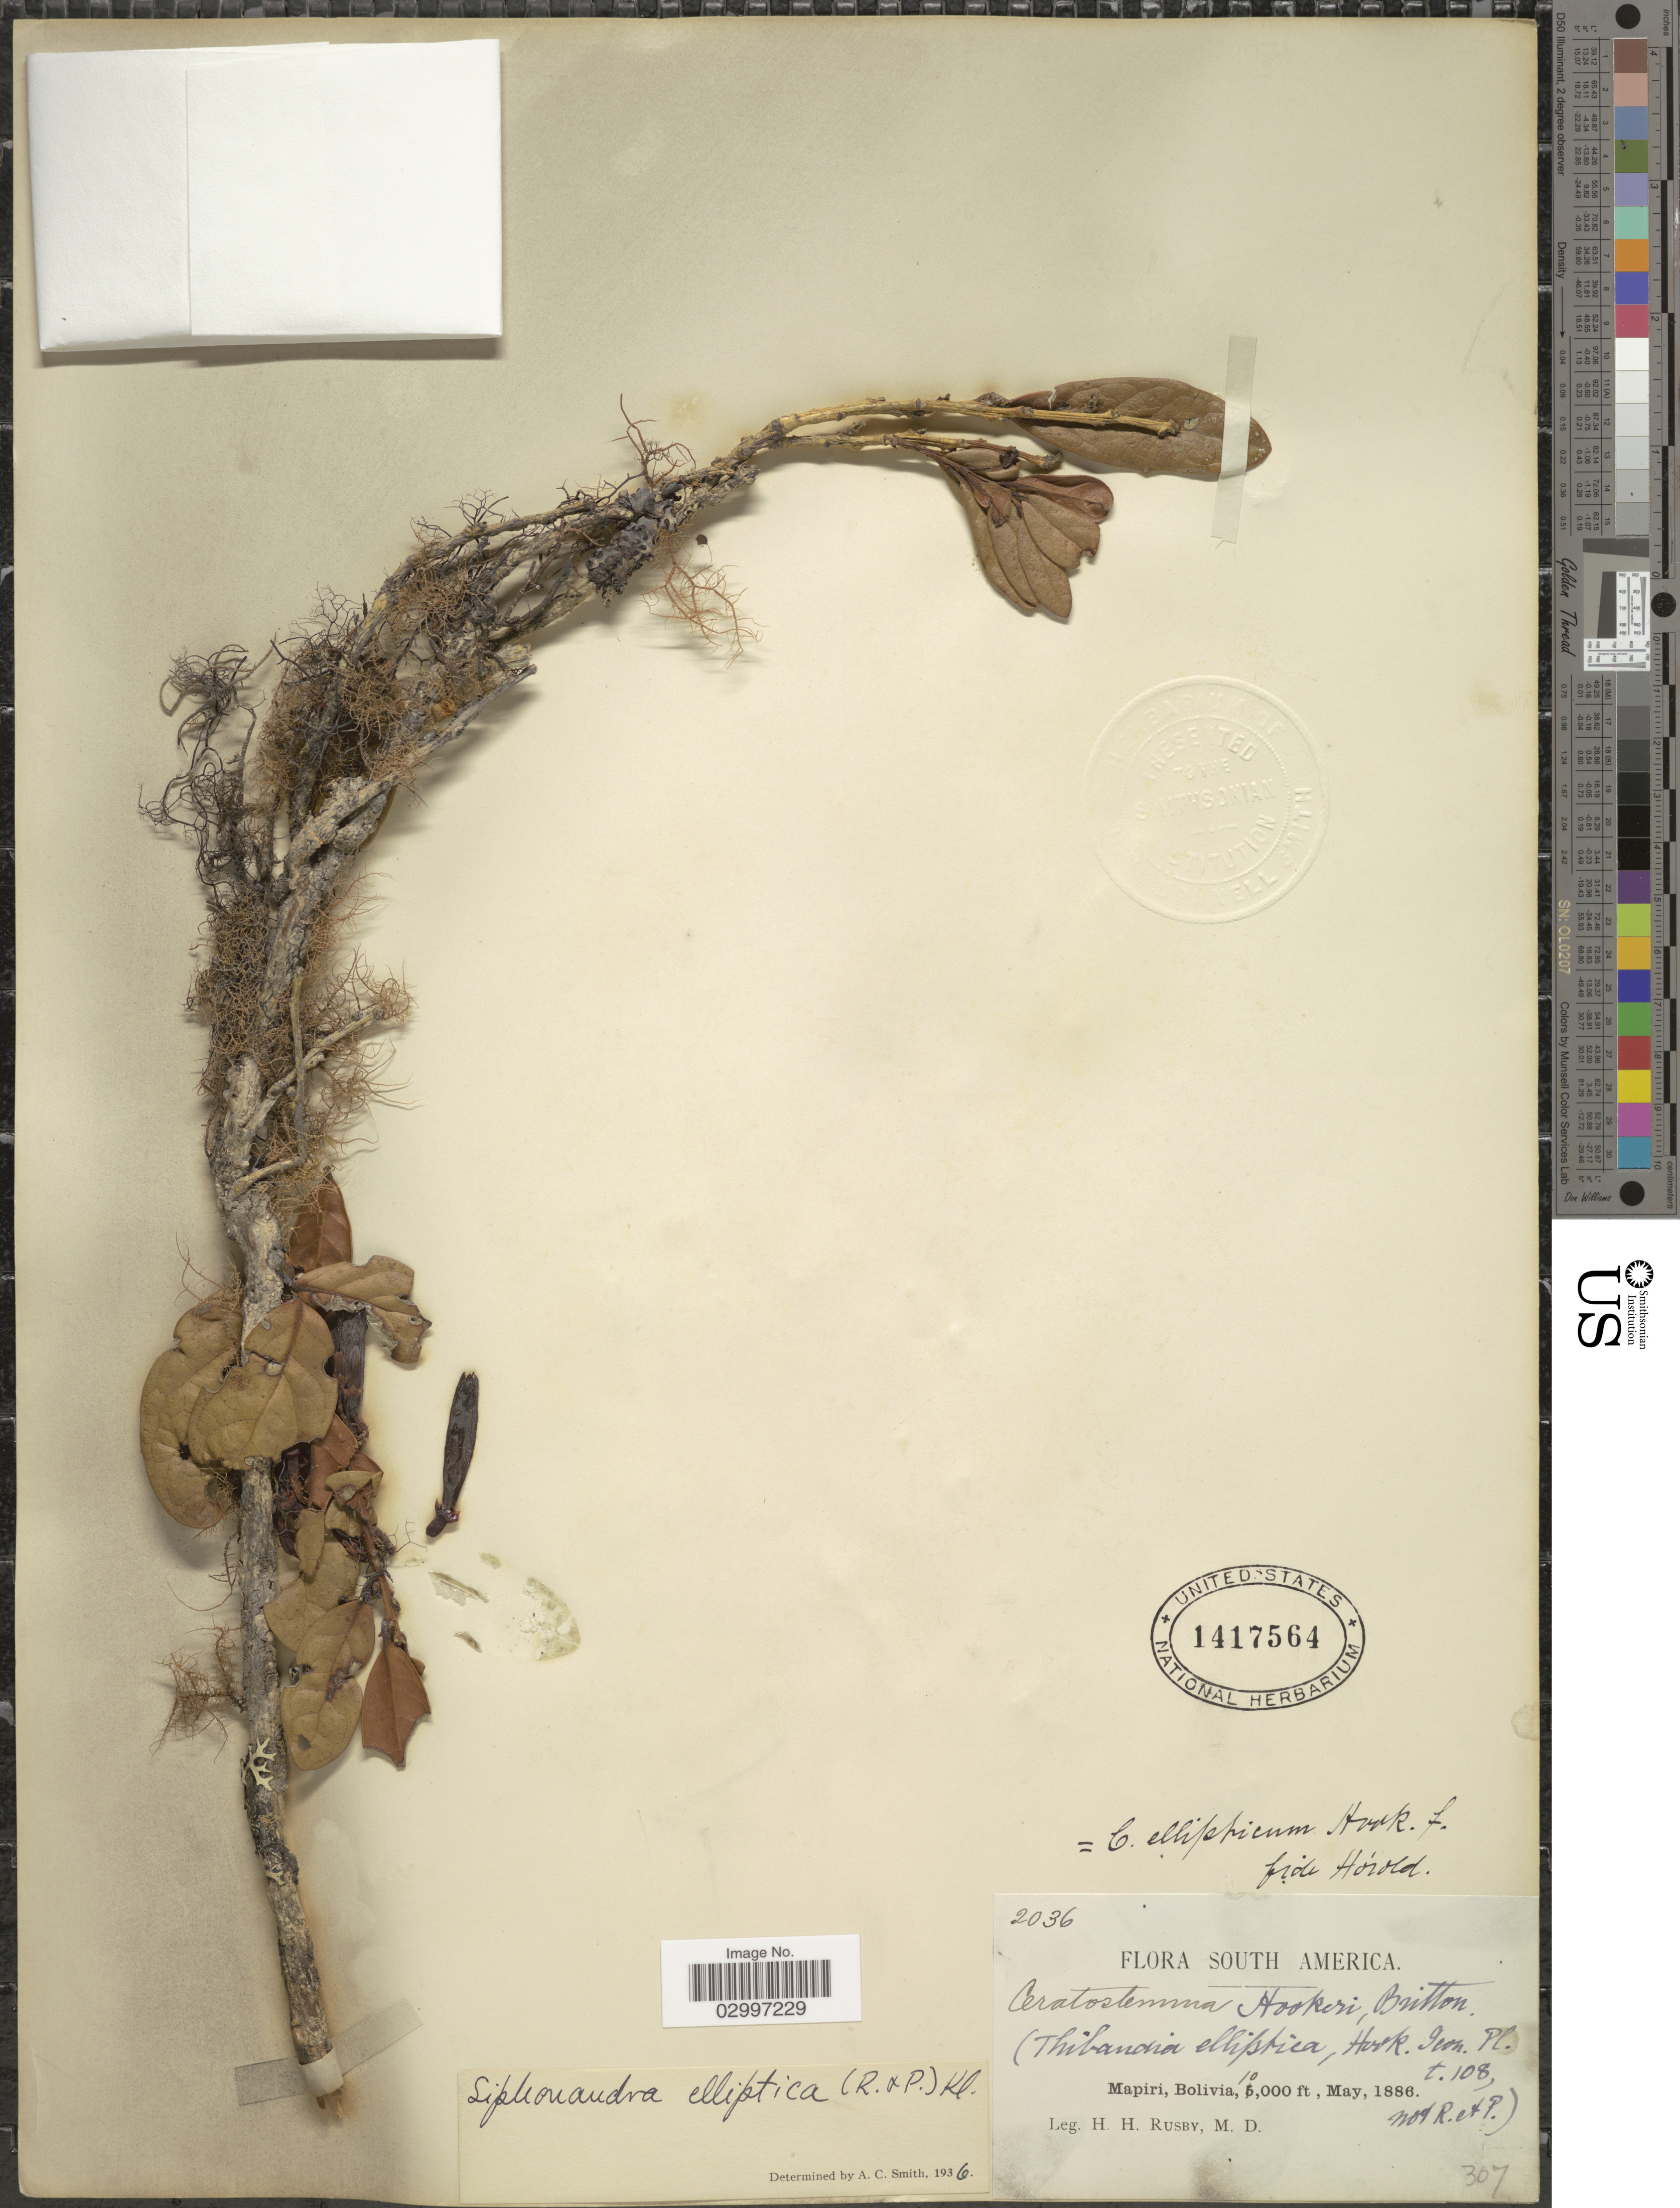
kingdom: Plantae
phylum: Tracheophyta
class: Magnoliopsida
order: Ericales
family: Ericaceae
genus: Siphonandra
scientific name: Siphonandra elliptica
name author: (Ruiz & Pav. ex D. Don) Klotzsch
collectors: H. H. Rusby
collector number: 2036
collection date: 1886-05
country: Bolivia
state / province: La Páz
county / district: Larecaja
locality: Mapiri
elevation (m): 3048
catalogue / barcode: US 1417564